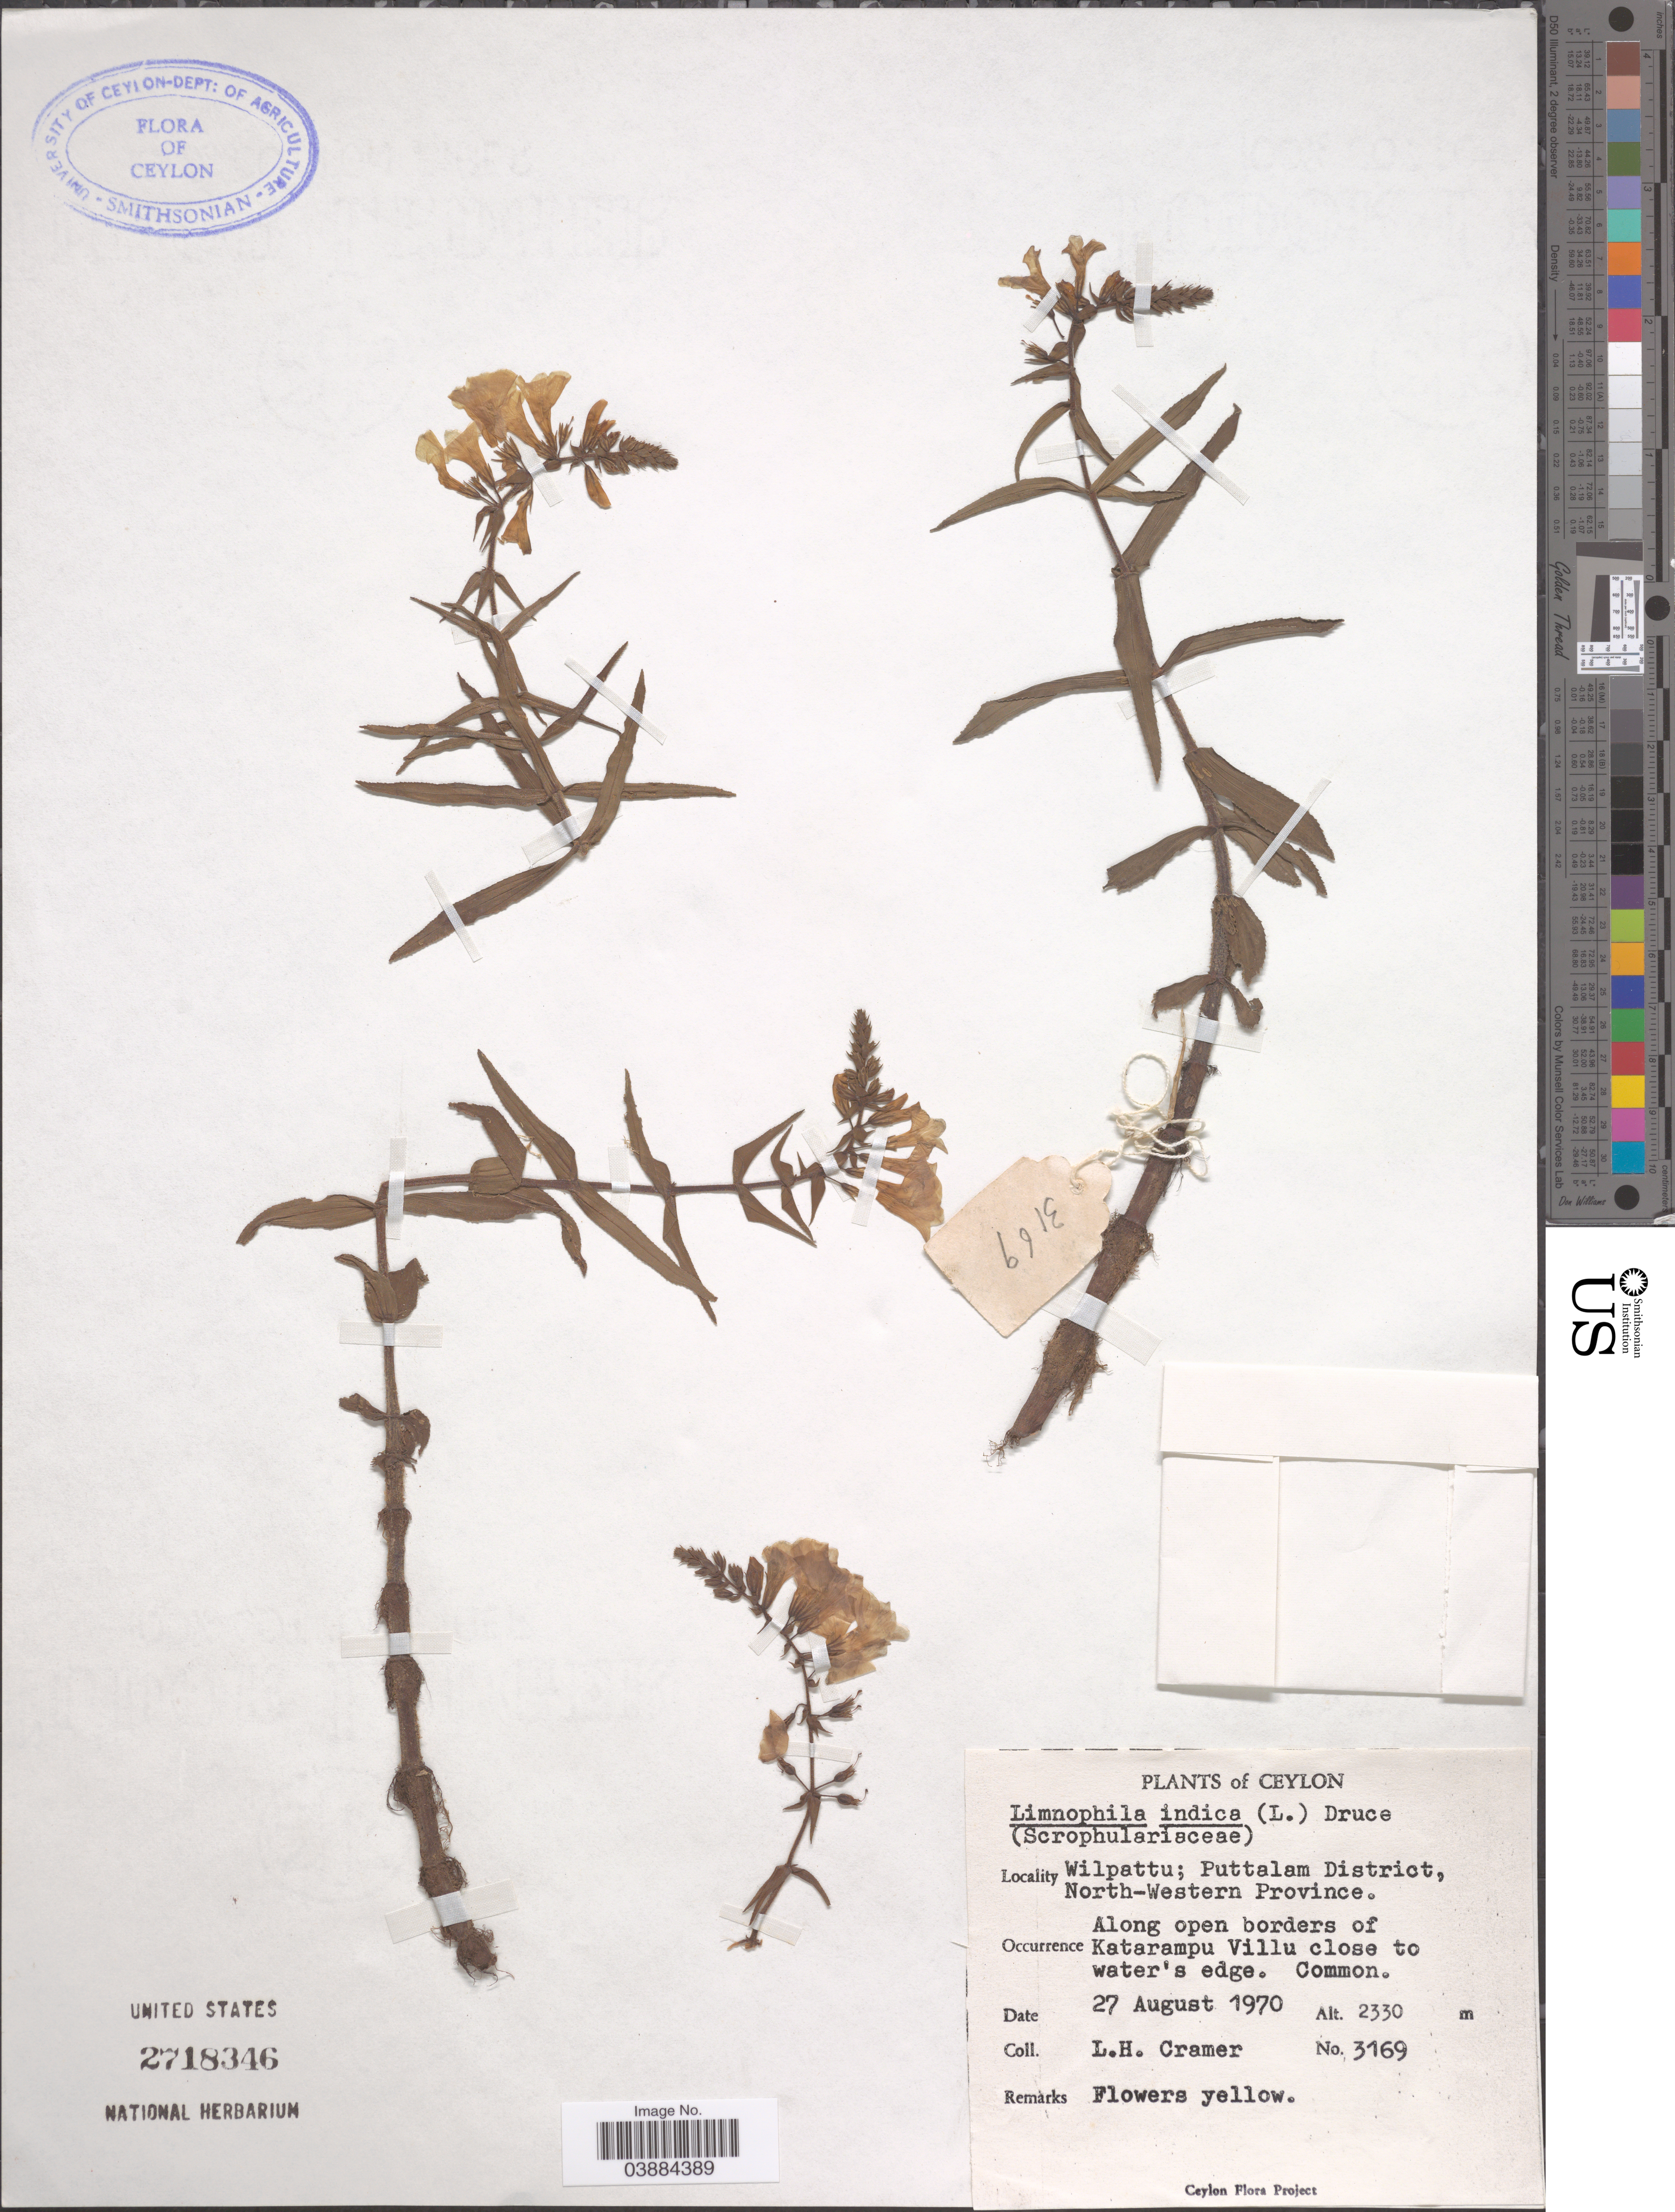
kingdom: Plantae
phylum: Tracheophyta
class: Magnoliopsida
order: Lamiales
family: Plantaginaceae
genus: Limnophila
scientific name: Limnophila indica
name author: (L.) Druce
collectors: L. H. Cramer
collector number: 3169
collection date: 1970-08-27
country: Sri Lanka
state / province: North Western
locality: Ceylon. Wilpattu; Puttalam District. Along borders of Katarampu Villu close to water's edge.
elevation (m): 2330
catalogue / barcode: US 2718346